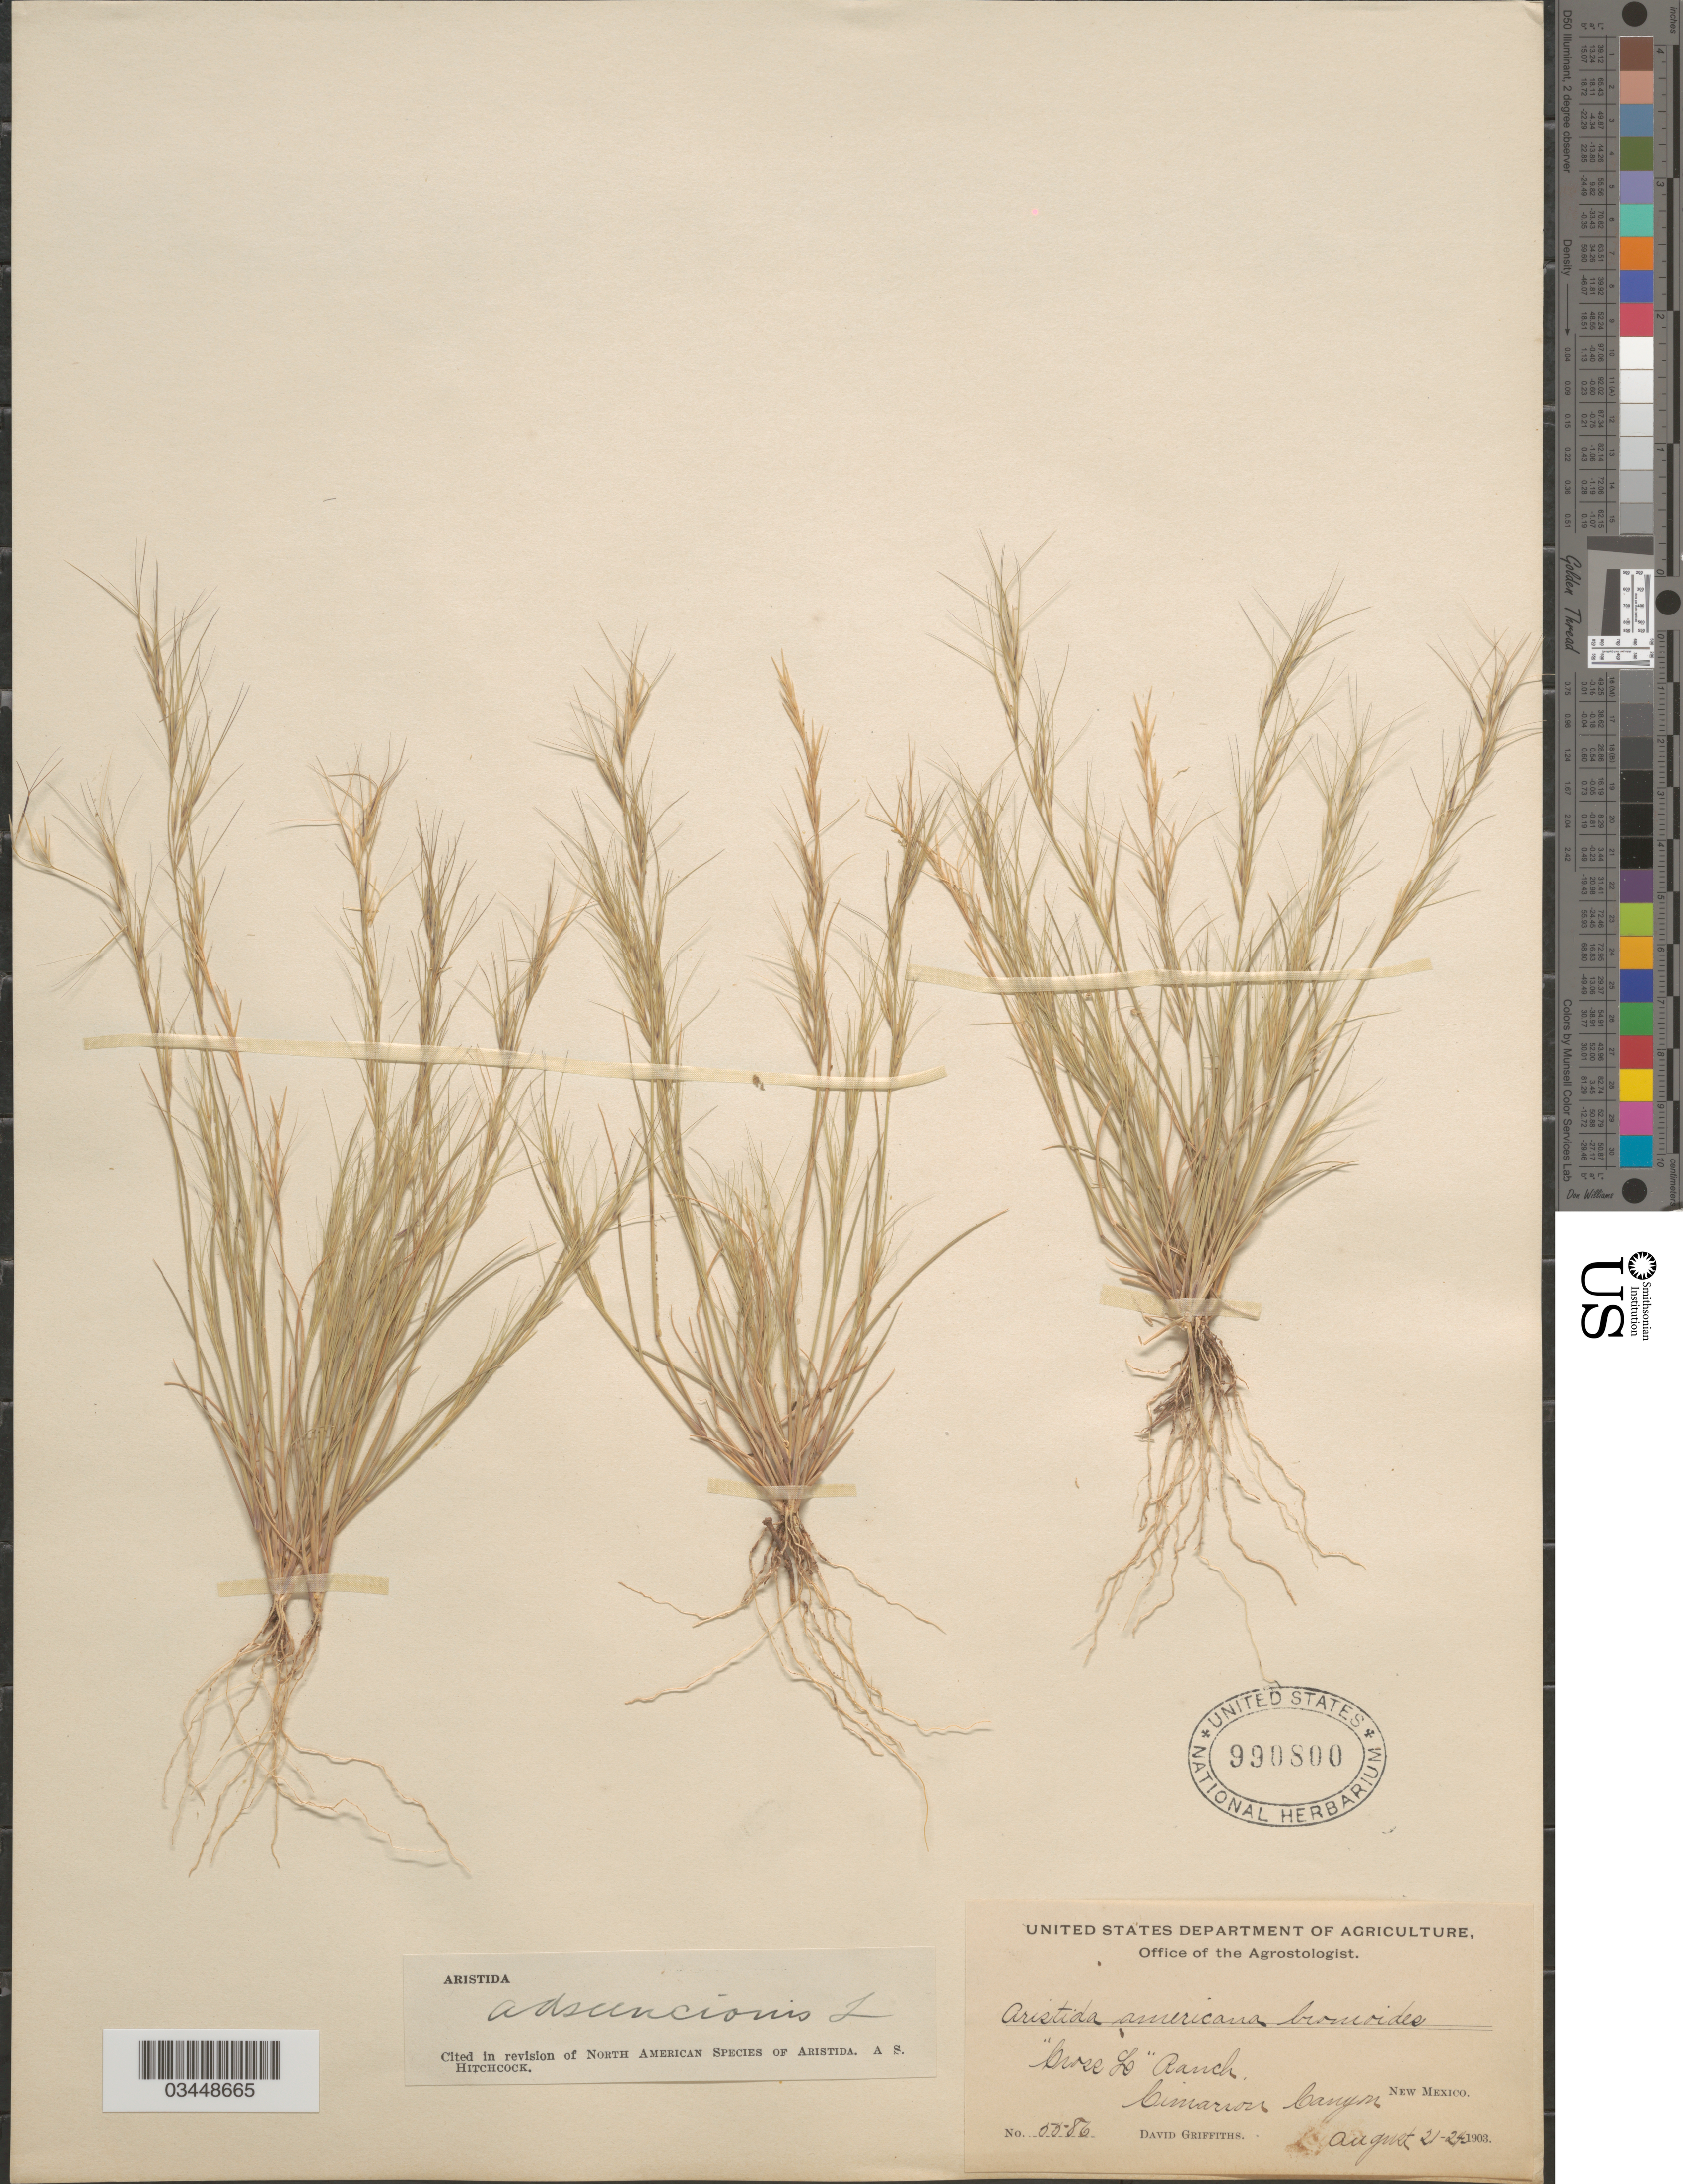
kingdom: Plantae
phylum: Tracheophyta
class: Liliopsida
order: Poales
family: Poaceae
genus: Aristida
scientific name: Aristida adscensionis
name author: L.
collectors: D. Griffiths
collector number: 5580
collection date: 1903-08-21/1903-08-24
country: United States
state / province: New Mexico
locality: Cross L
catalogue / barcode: US 990800